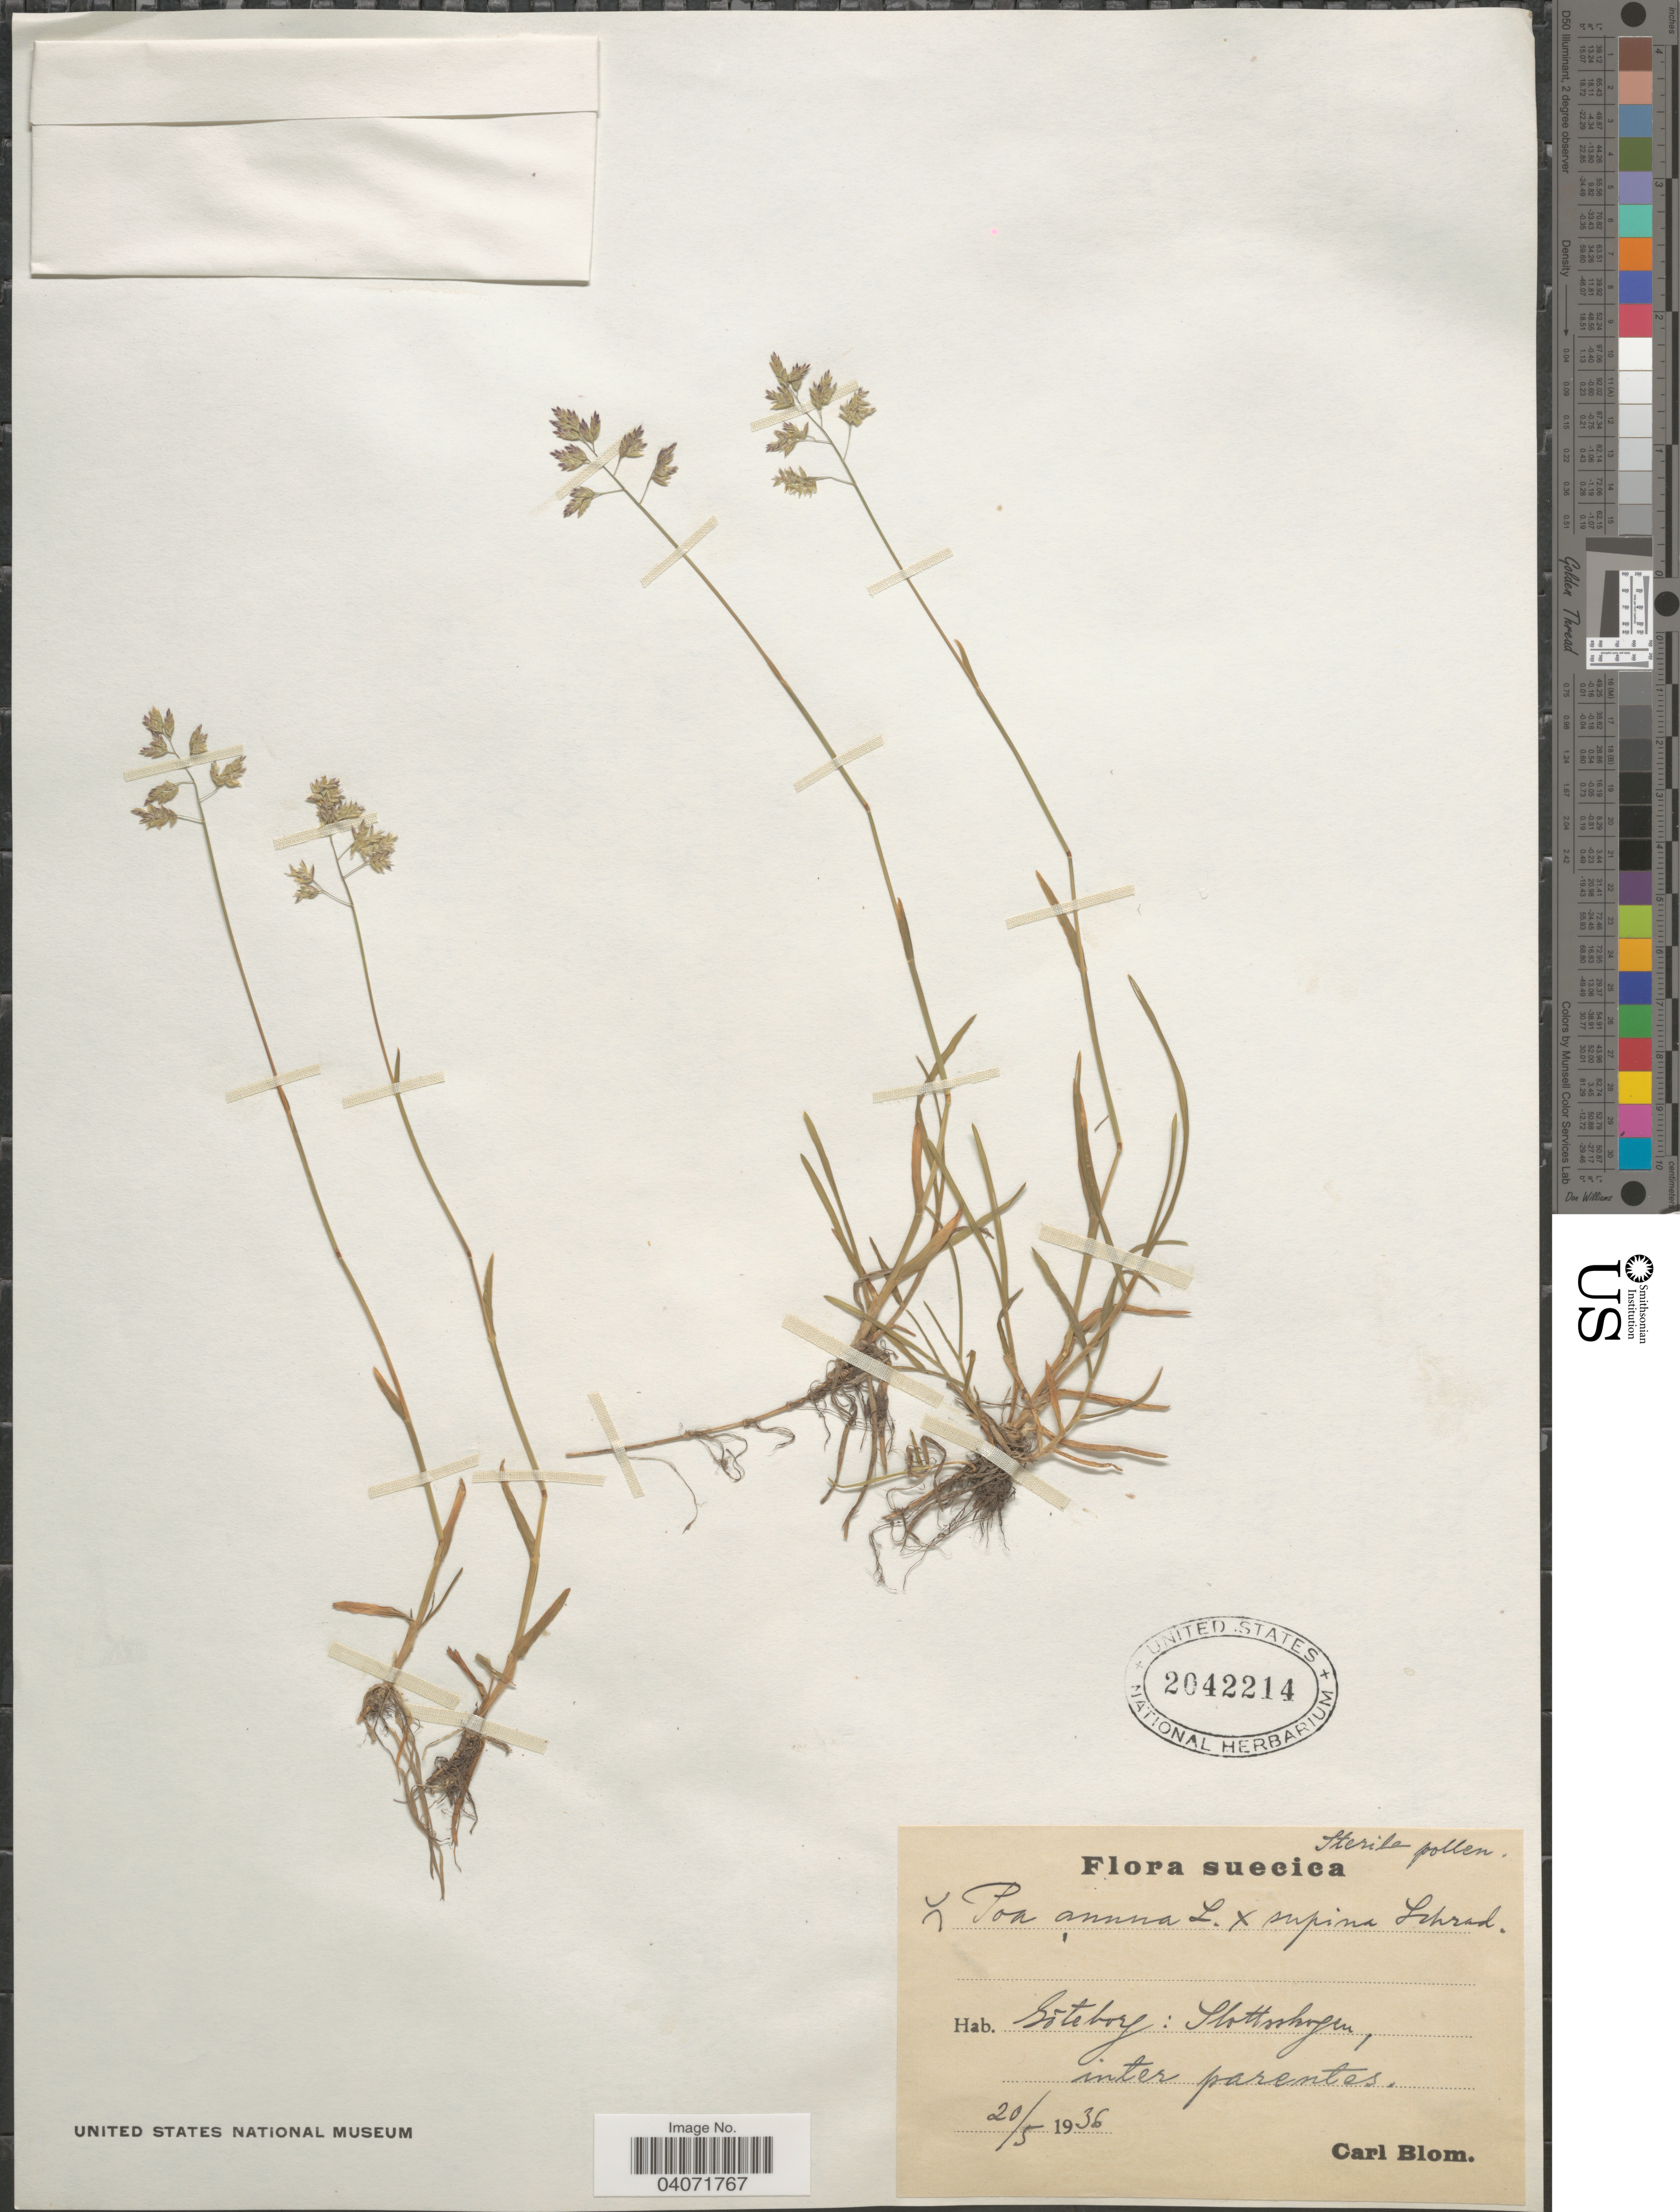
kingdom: Plantae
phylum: Tracheophyta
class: Liliopsida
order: Poales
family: Poaceae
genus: Poa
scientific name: Poa nannfeldtii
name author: (H. Scholz ex Val.N.Tikhomirov) Nosov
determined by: Soreng, Robert J., Research Associate (BOT), Smithsonian Institution - National Museum of Natural History (UNITED STATES)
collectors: C. H. Blom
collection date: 1936-05-20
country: Sweden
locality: Suecica. Gõteborg: Slottsskogen, inter parentes.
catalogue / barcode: US 2042214